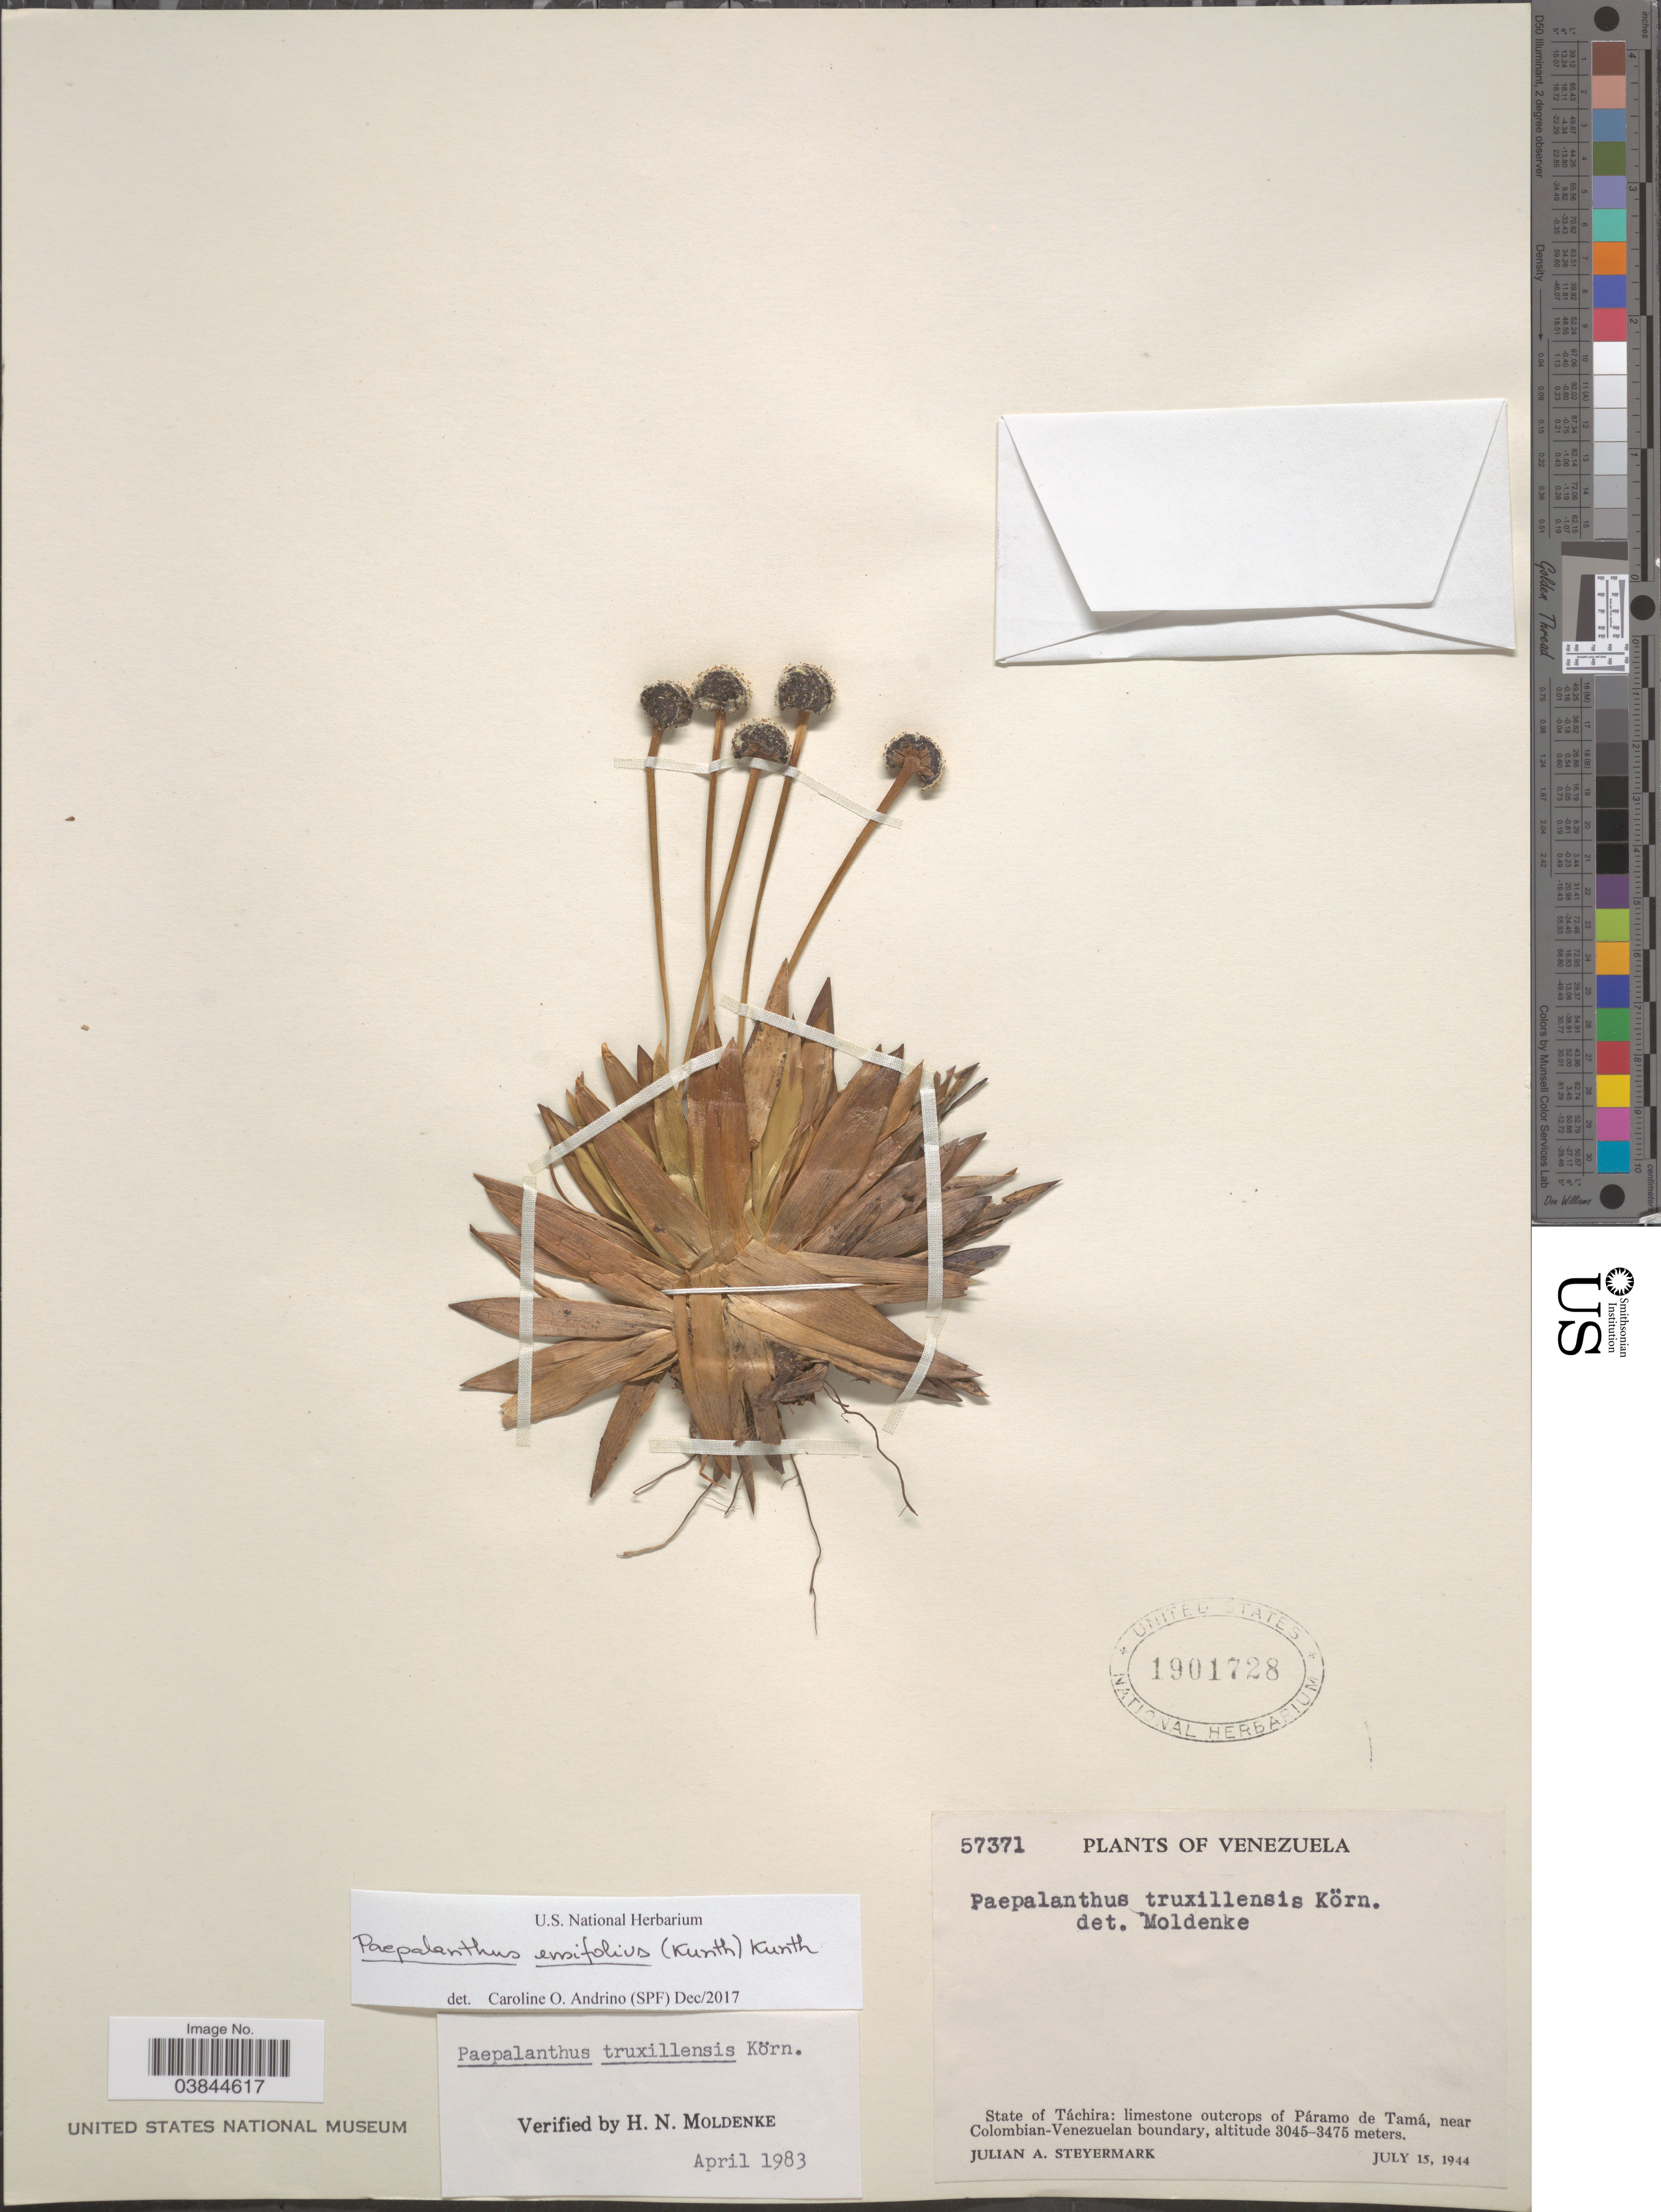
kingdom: Plantae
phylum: Tracheophyta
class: Liliopsida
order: Poales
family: Eriocaulaceae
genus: Paepalanthus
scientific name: Paepalanthus ensifolius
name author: (Kunth) Kunth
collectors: J. Steyermark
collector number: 57371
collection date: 1944-07-15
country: Venezuela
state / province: Tachira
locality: Limestone outcrops of Páramo de Tamá, near Colombian-Venezuelan boundary.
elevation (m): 3045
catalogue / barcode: US 1901728